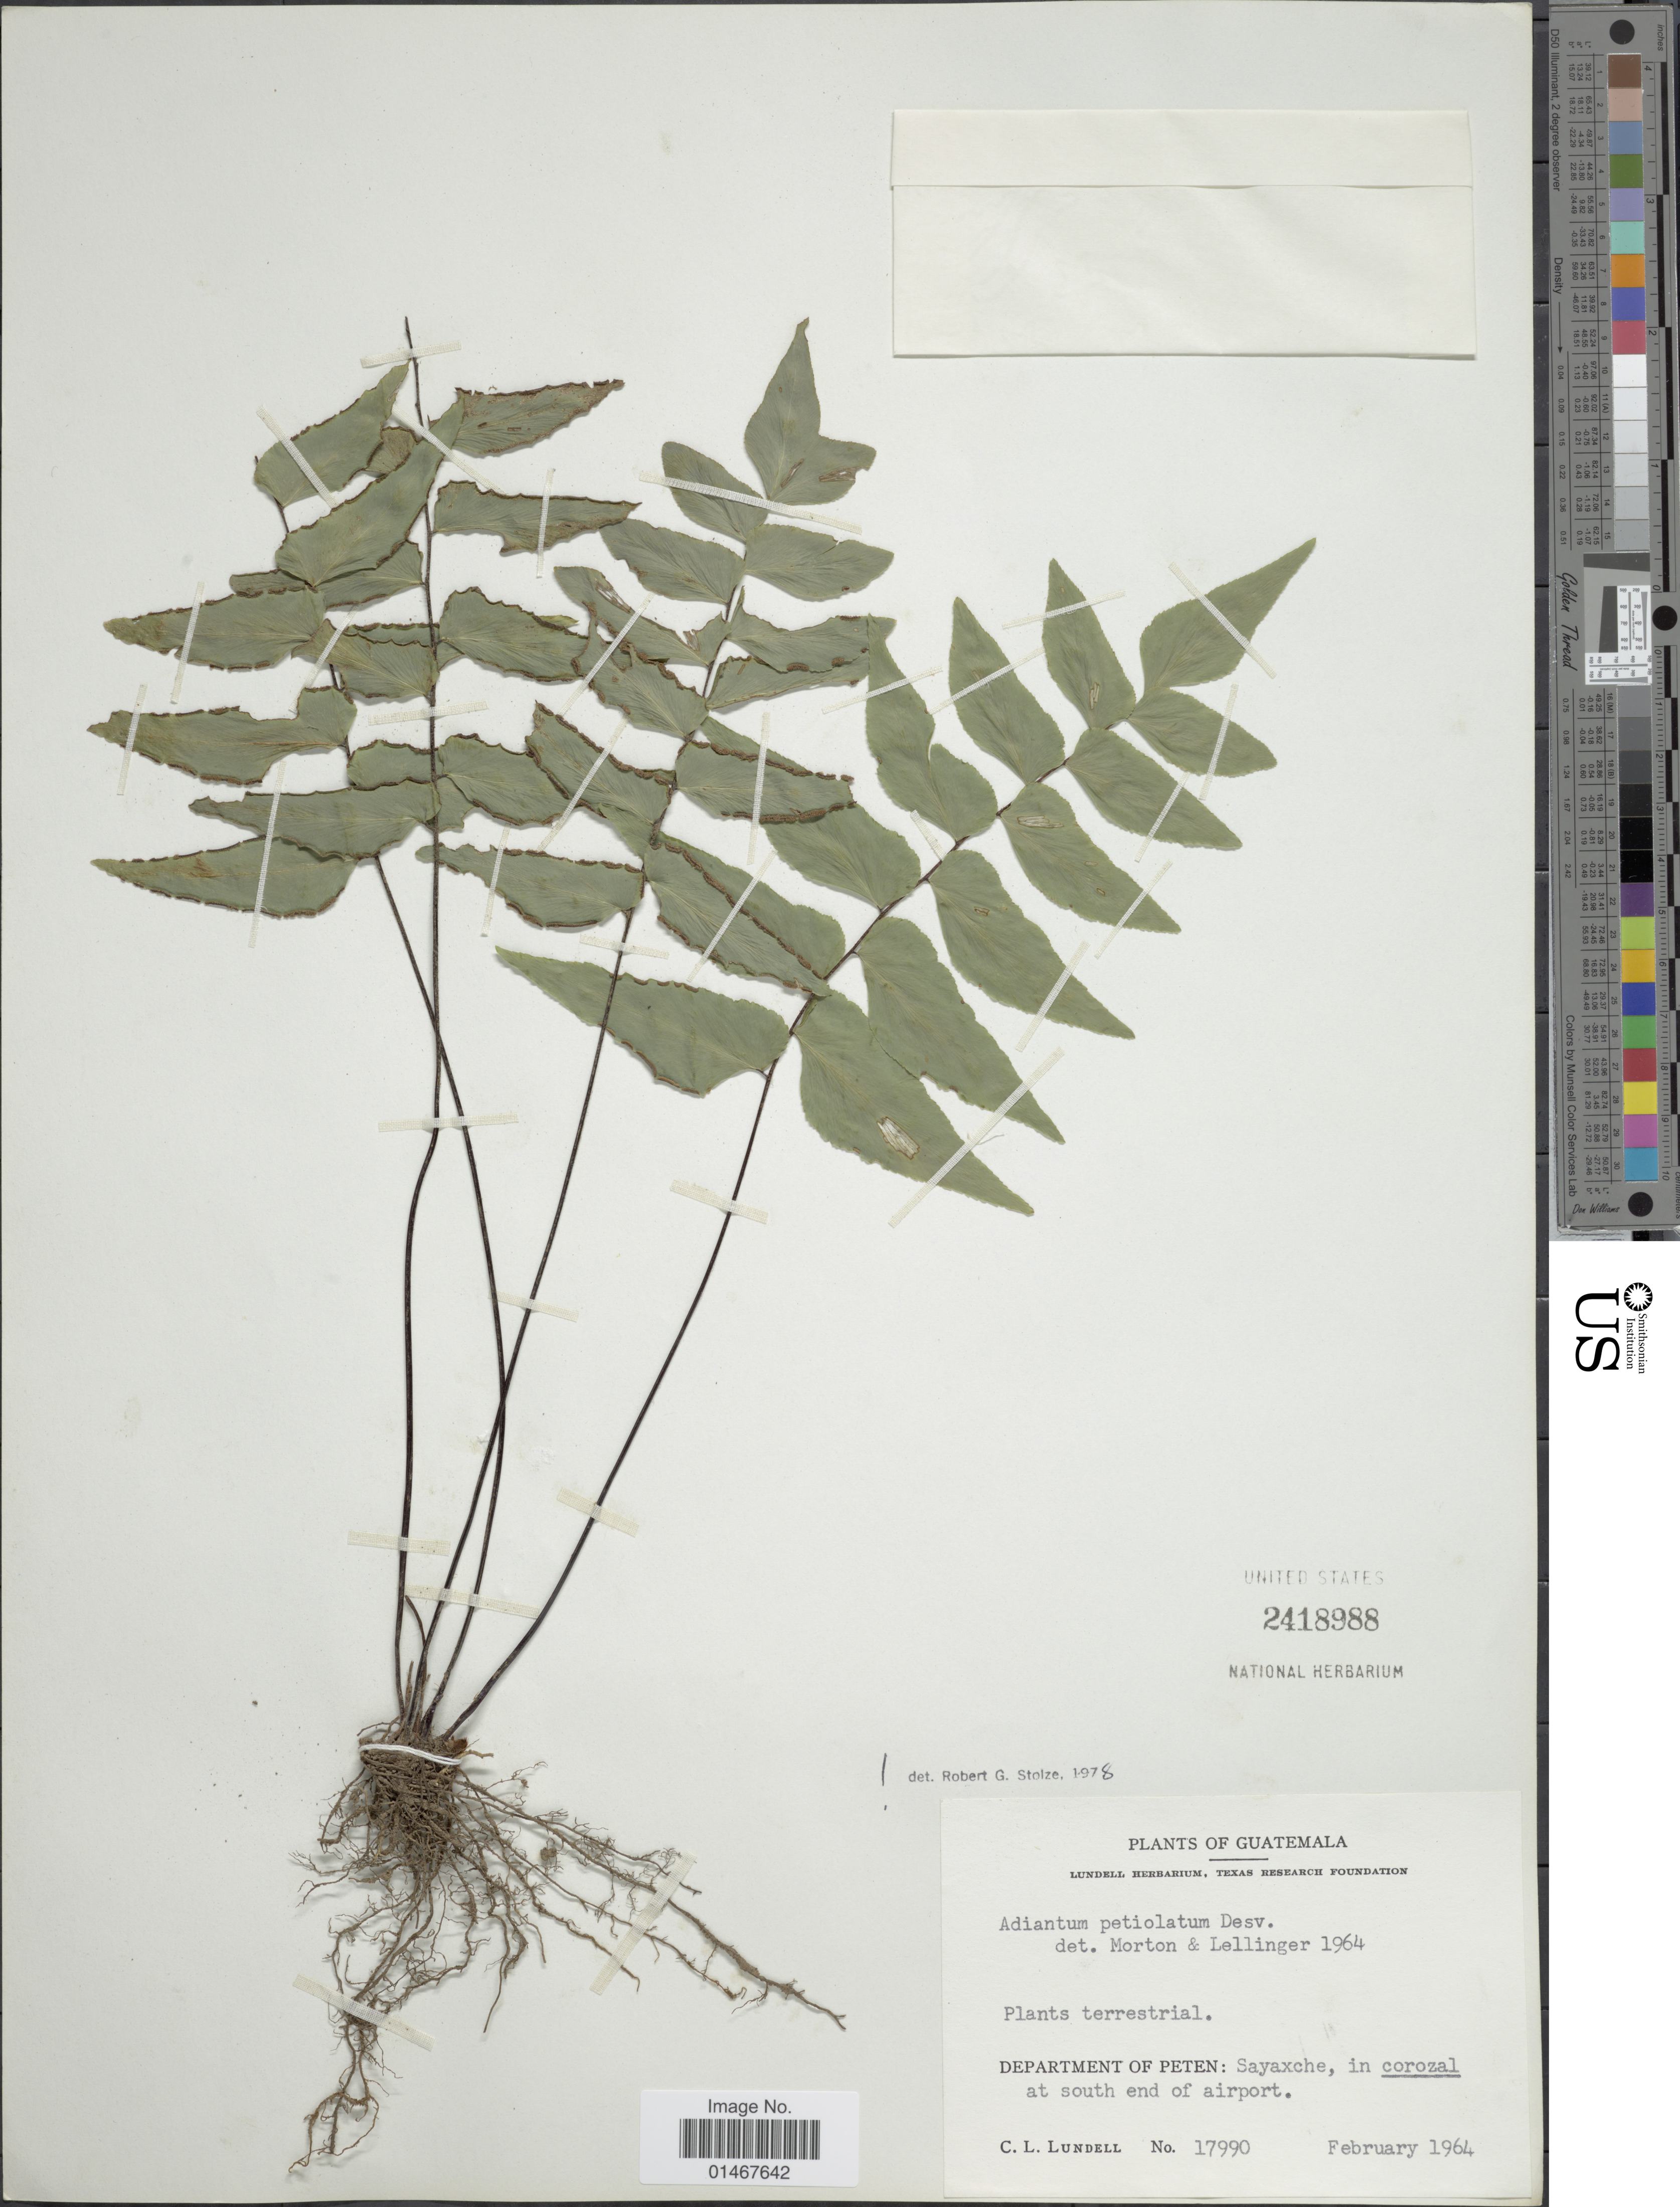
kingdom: Plantae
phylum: Tracheophyta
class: Polypodiopsida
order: Polypodiales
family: Pteridaceae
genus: Adiantum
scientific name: Adiantum petiolatum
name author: Desv.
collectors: C. L. Lundell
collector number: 17990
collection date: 1964-02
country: Guatemala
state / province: El Petén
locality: Department of Peten: Sayaxche, in corozal at south end of airport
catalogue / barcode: US 2418988